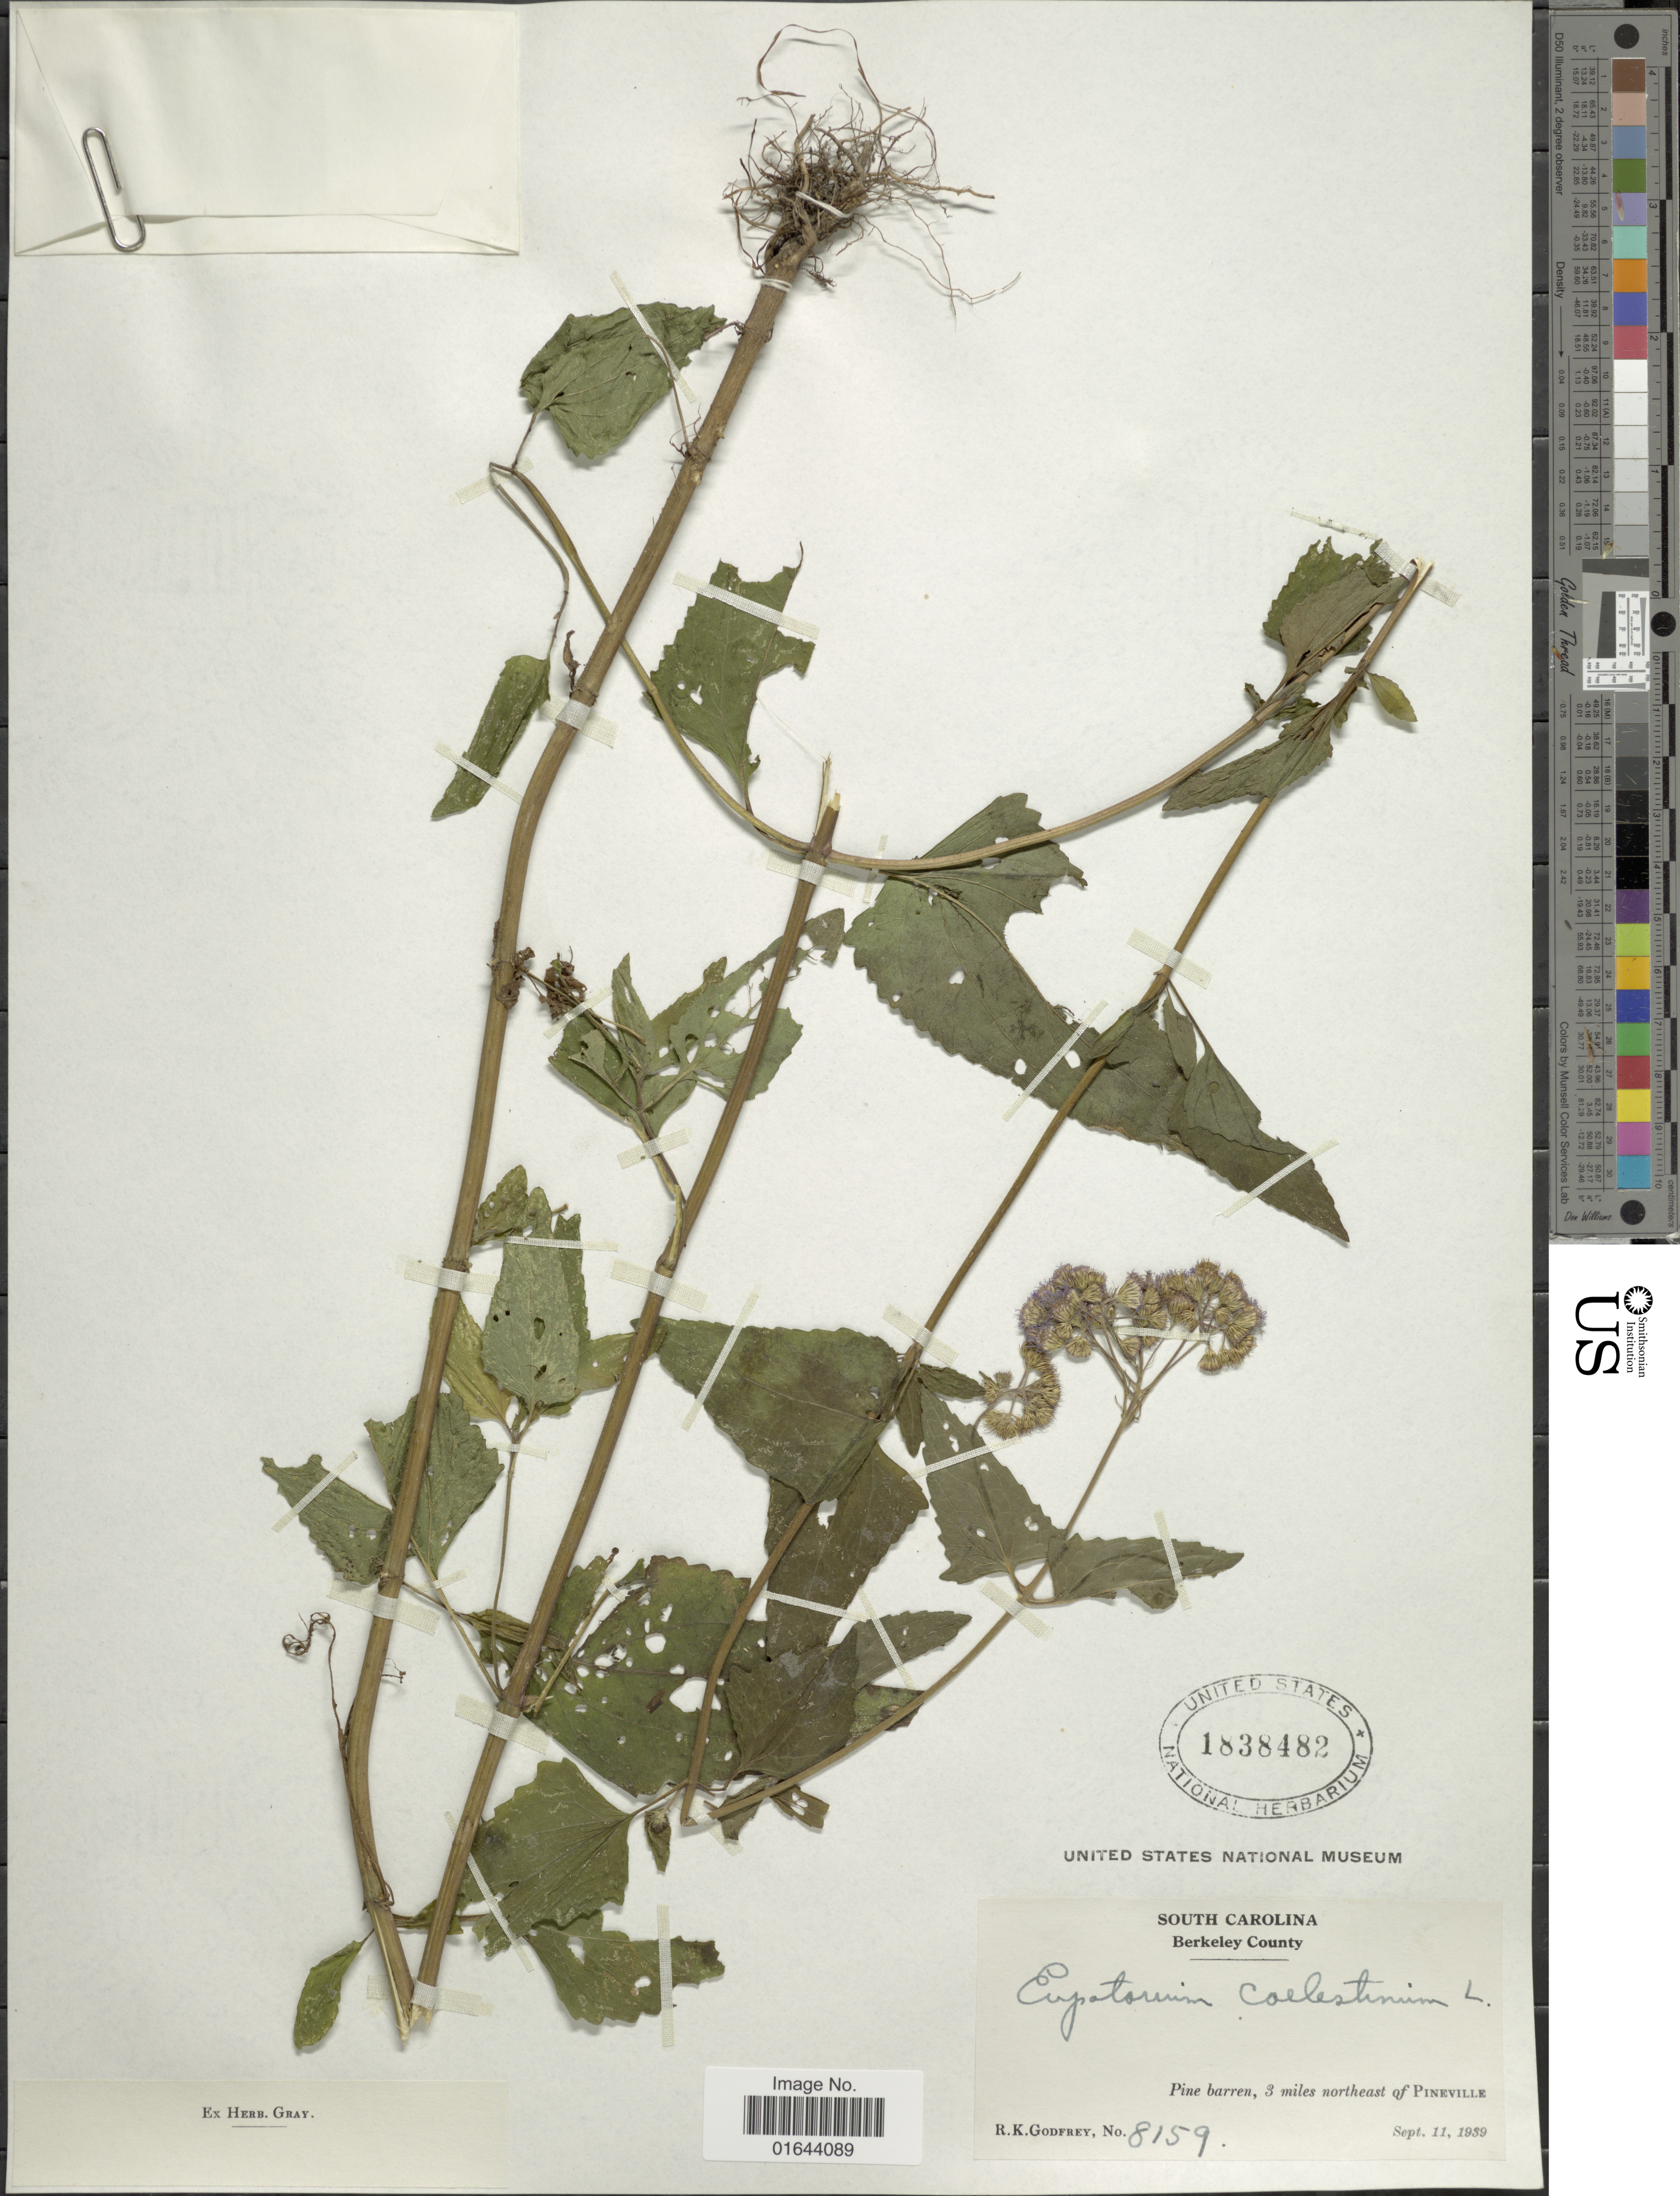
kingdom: Plantae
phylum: Tracheophyta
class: Magnoliopsida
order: Asterales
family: Asteraceae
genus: Conoclinium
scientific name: Conoclinium coelestinum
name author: (L.) DC.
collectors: R. K. Godfrey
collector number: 8159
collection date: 1939-09-11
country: United States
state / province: South Carolina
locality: South Carolina. Berkeley County. Pine barren, 3 miles northeast of Pineville.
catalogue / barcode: US 1838482